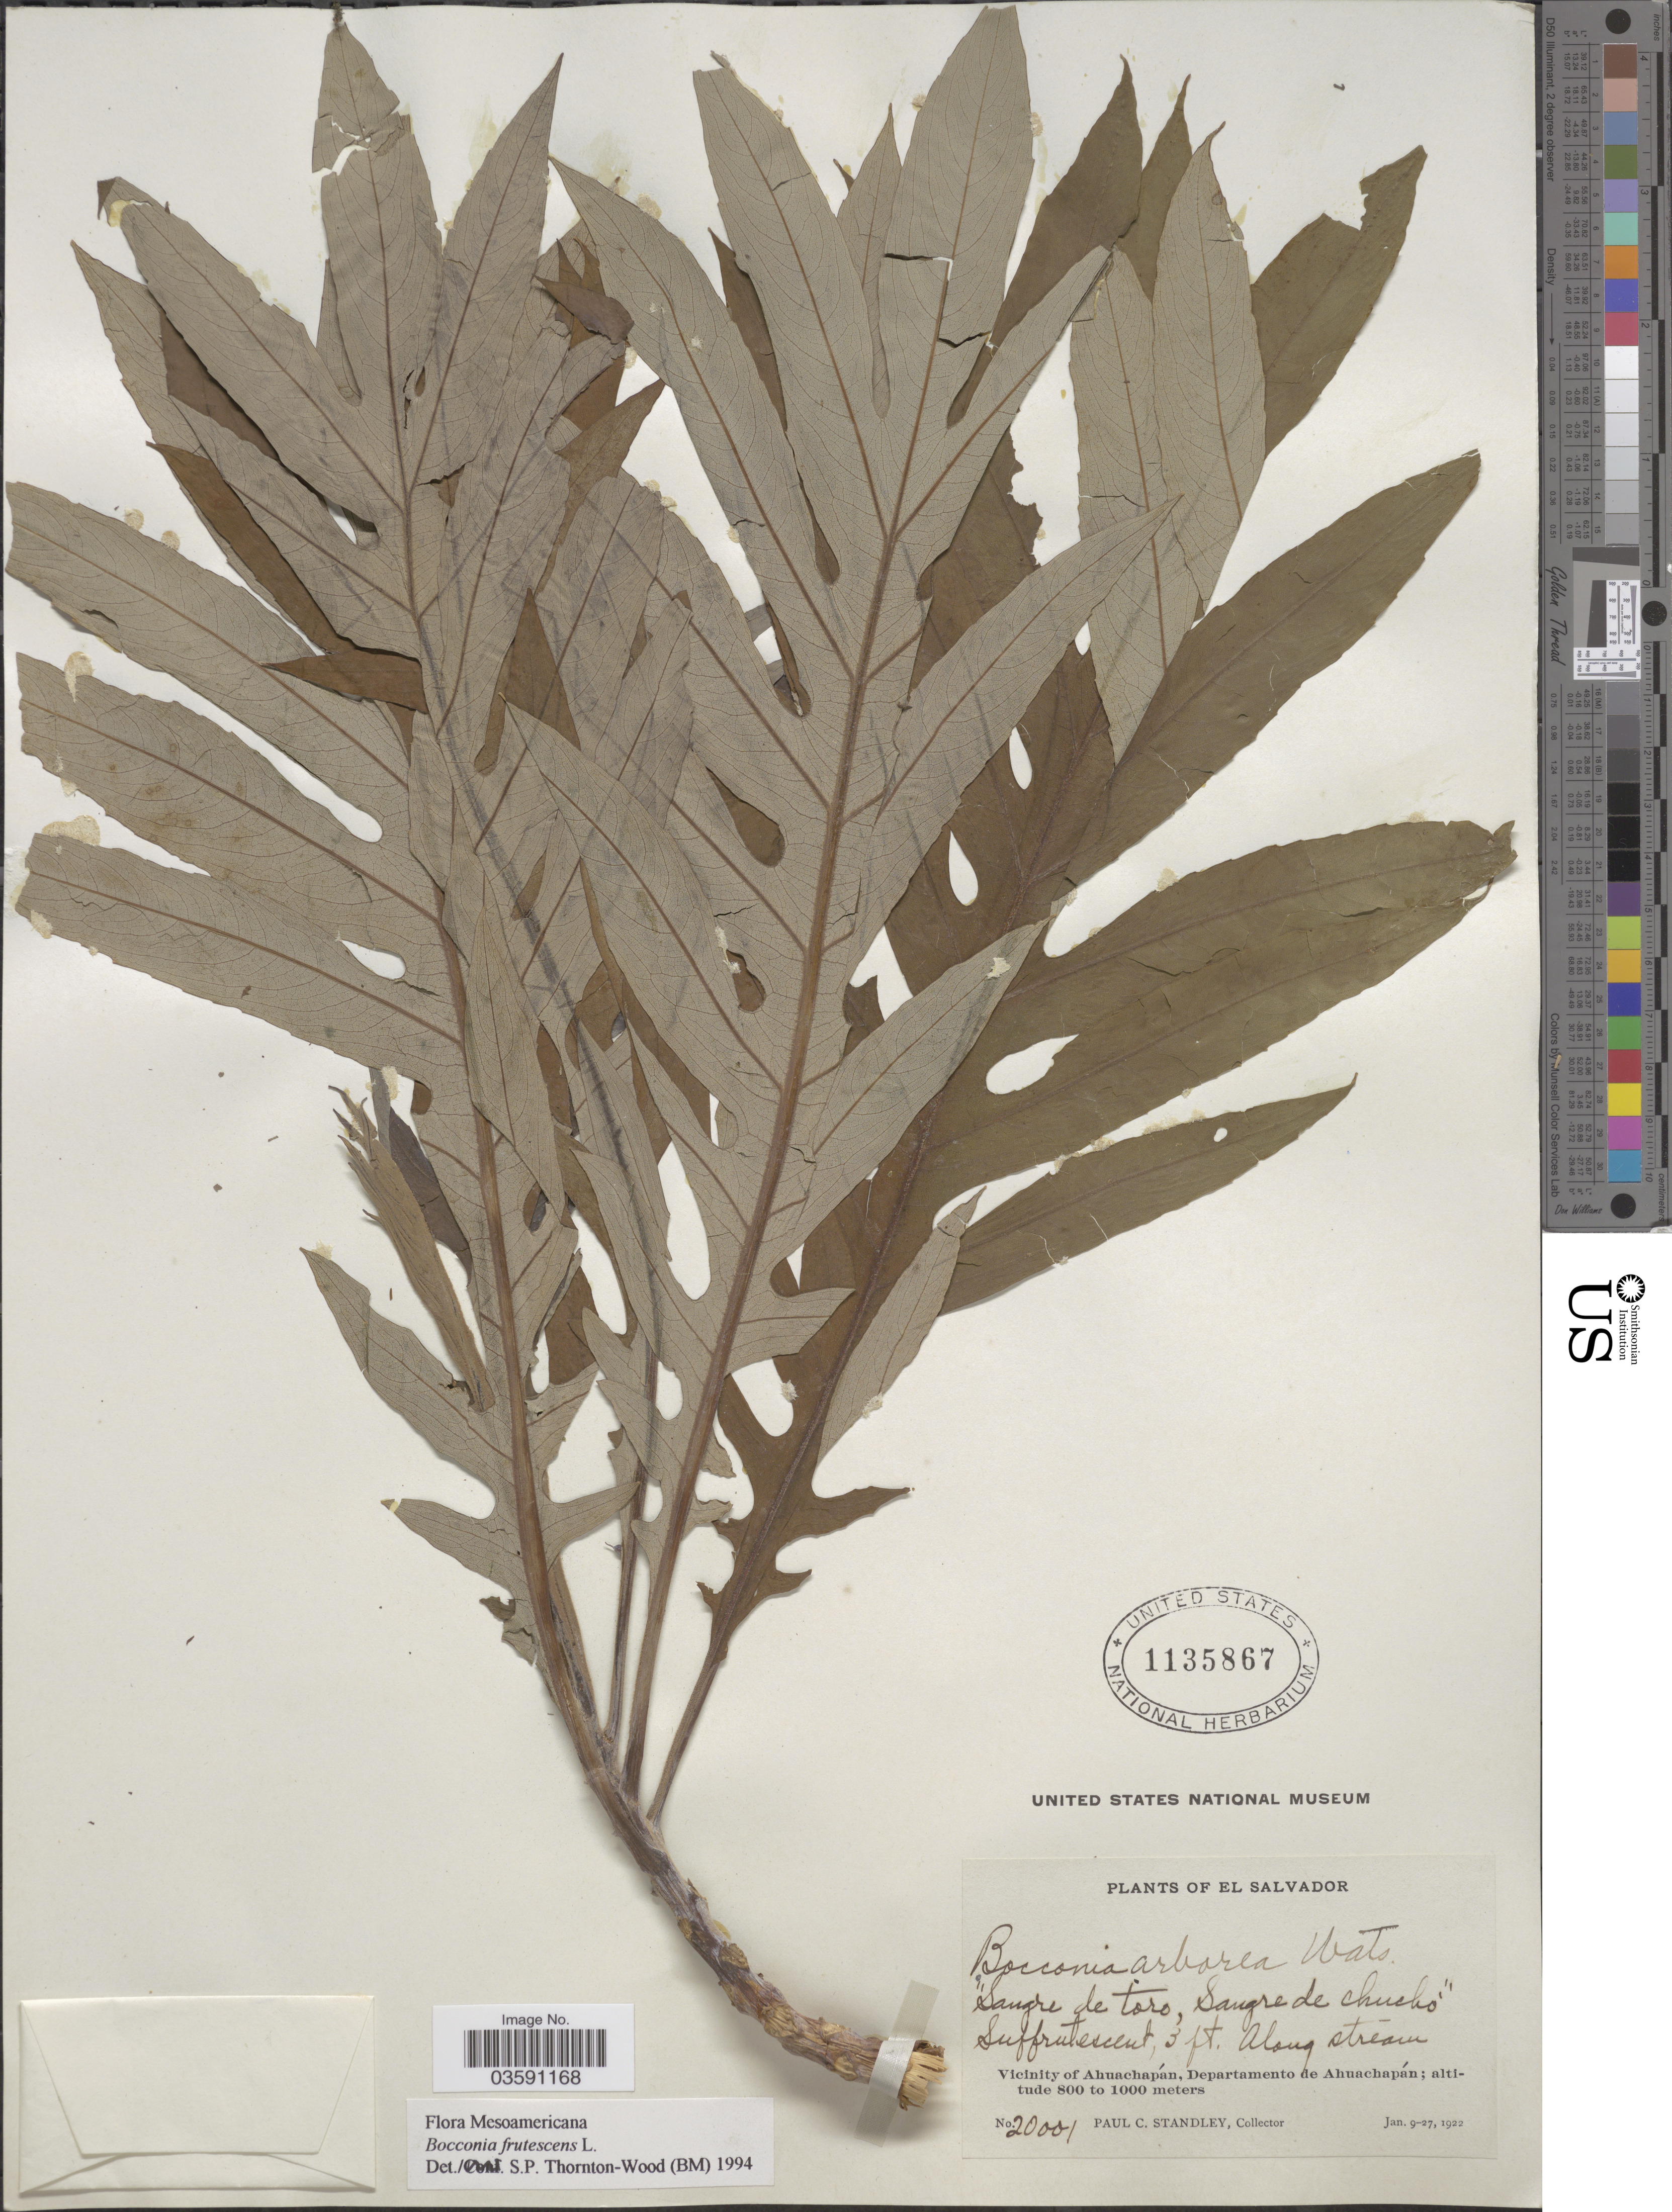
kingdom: Plantae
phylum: Tracheophyta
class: Magnoliopsida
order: Ranunculales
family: Papaveraceae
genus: Bocconia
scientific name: Bocconia frutescens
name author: L.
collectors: P. C. Standley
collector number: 20001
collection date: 1922-01-09/1922-01-27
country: El Salvador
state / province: Ahuachapan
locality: Vicinity of Ahuachapán, Departamento de Ahuachapán.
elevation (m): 800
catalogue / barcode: US 1135867